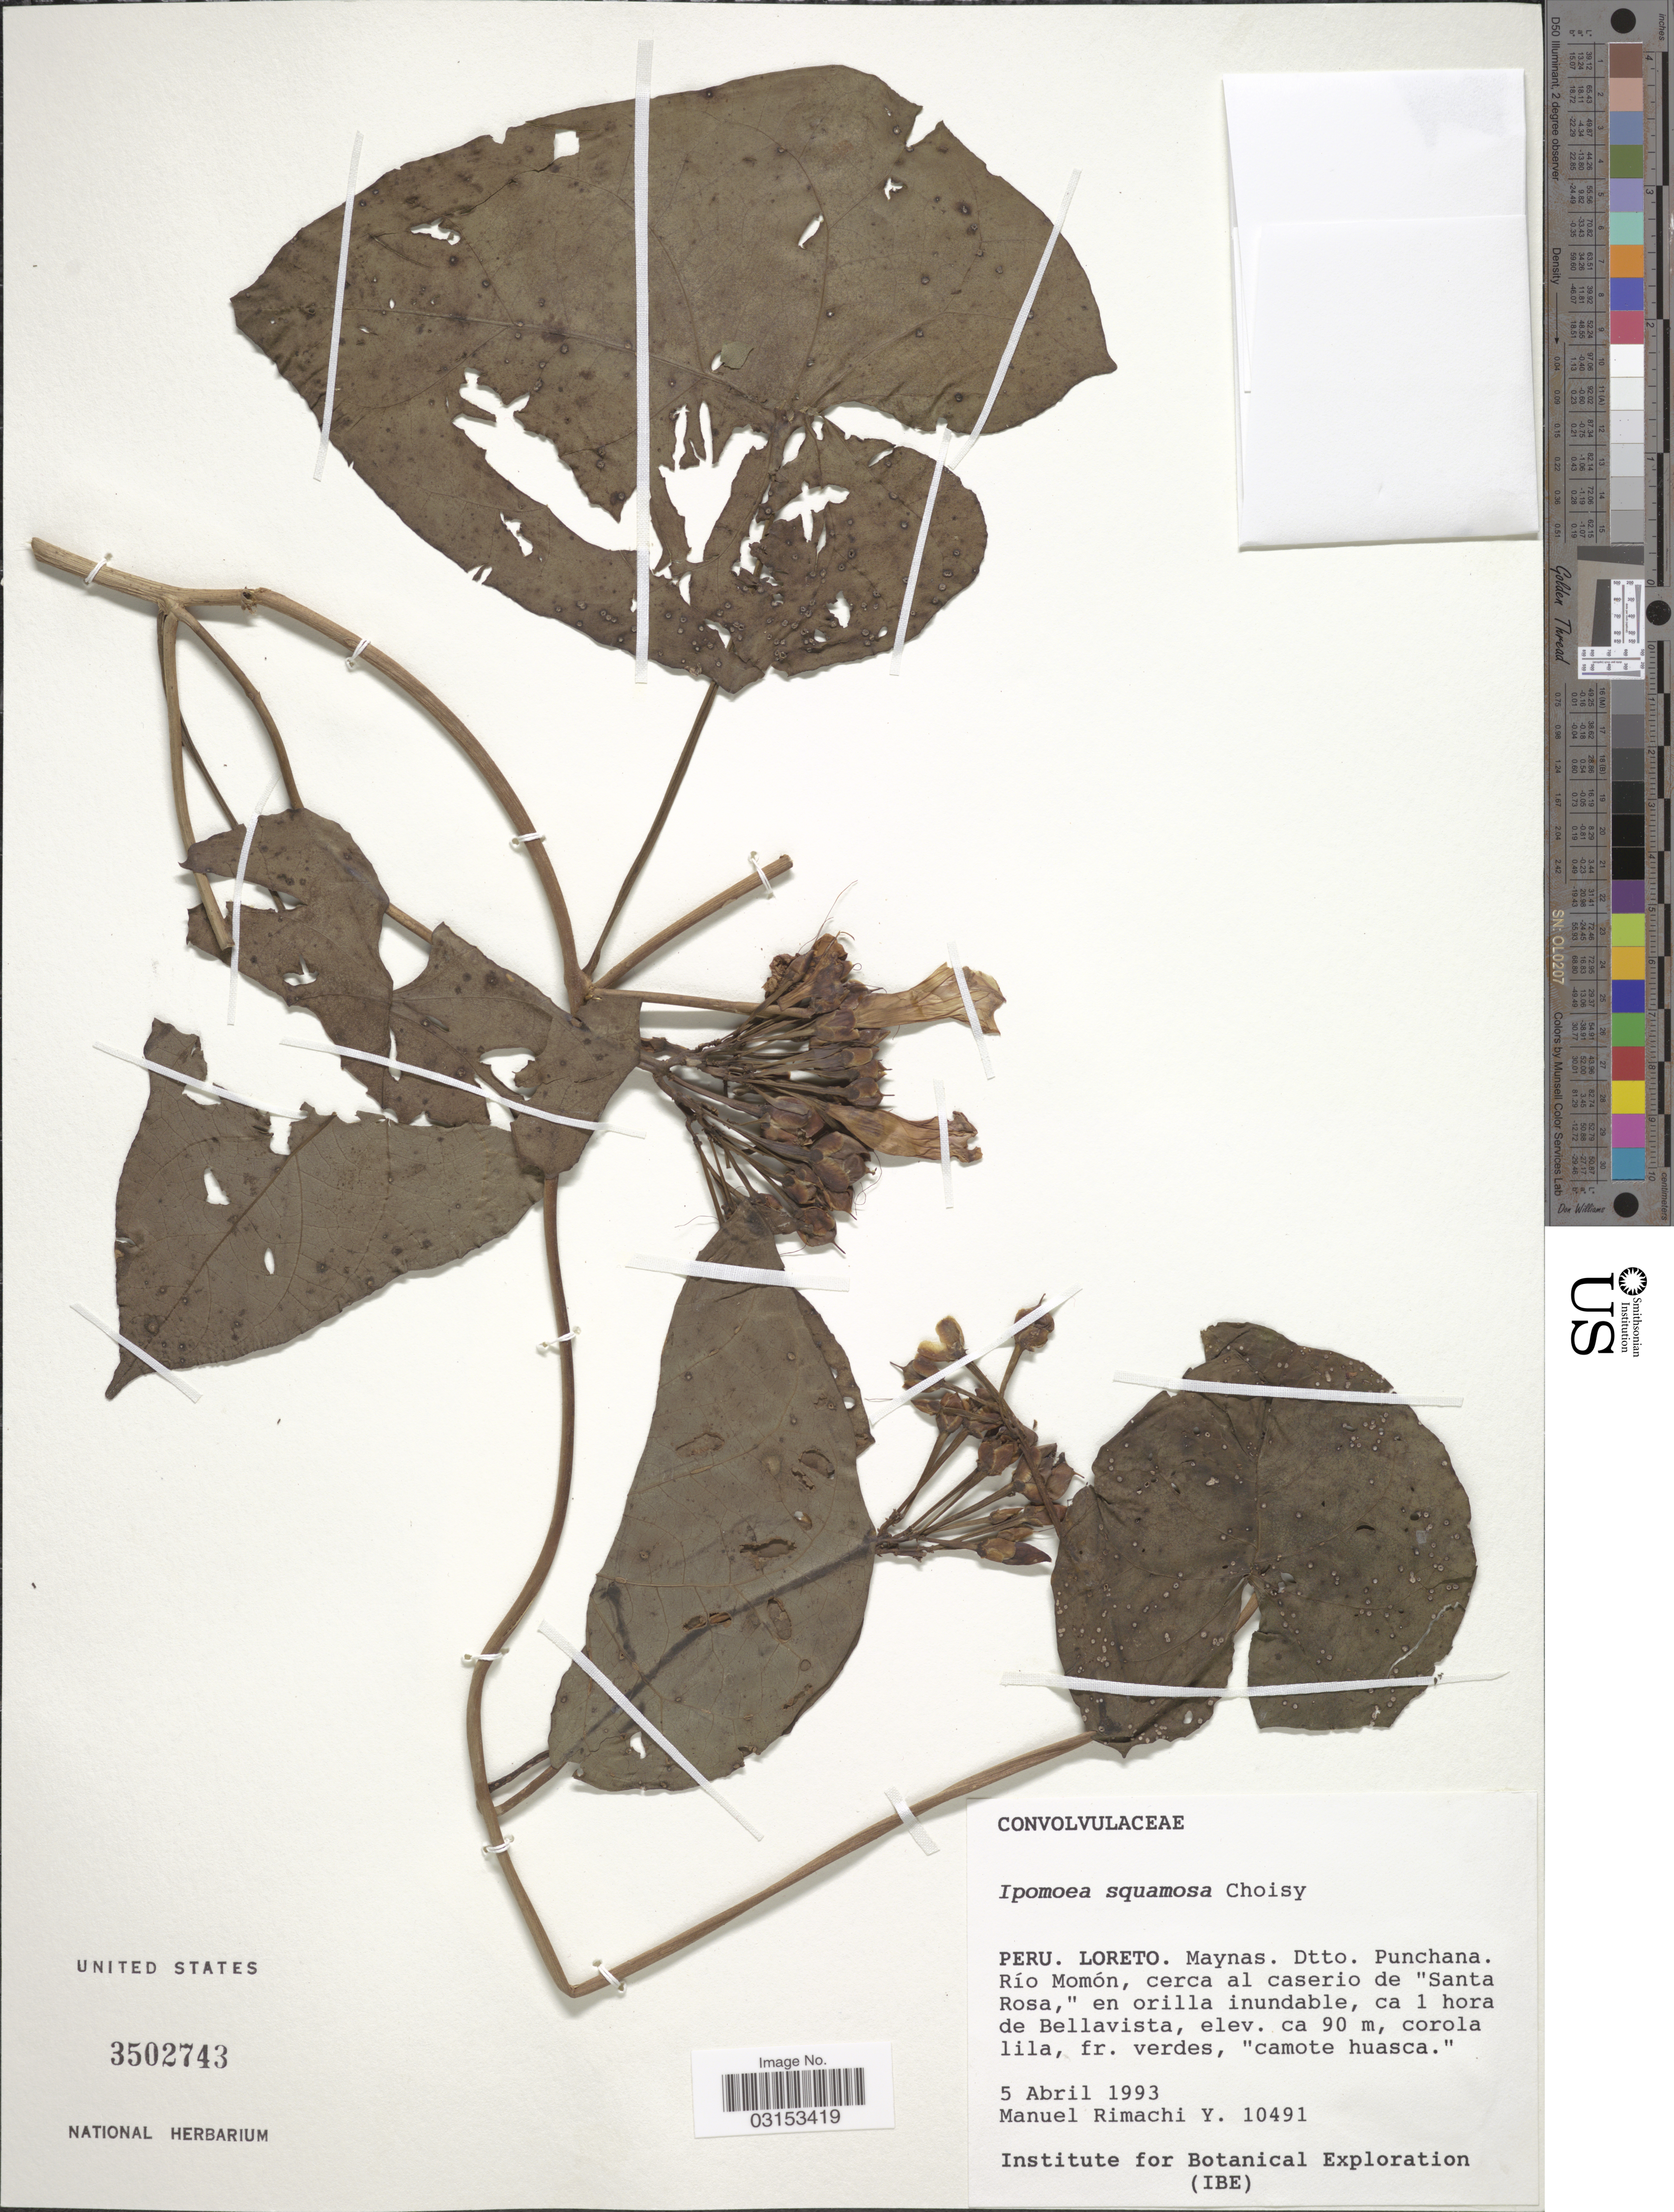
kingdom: Plantae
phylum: Tracheophyta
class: Magnoliopsida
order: Solanales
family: Convolvulaceae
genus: Ipomoea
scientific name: Ipomoea squamosa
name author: Choisy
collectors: M. Rimachi Y.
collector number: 10491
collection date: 1993-04-05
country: Peru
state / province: Loreto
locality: Maynas. Dtto. Punchana. Río Momón, cerca al caserio de "Santa Rosa," en orilla inundable, ca 1 hora de Bellavista.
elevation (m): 90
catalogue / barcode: US 3502743